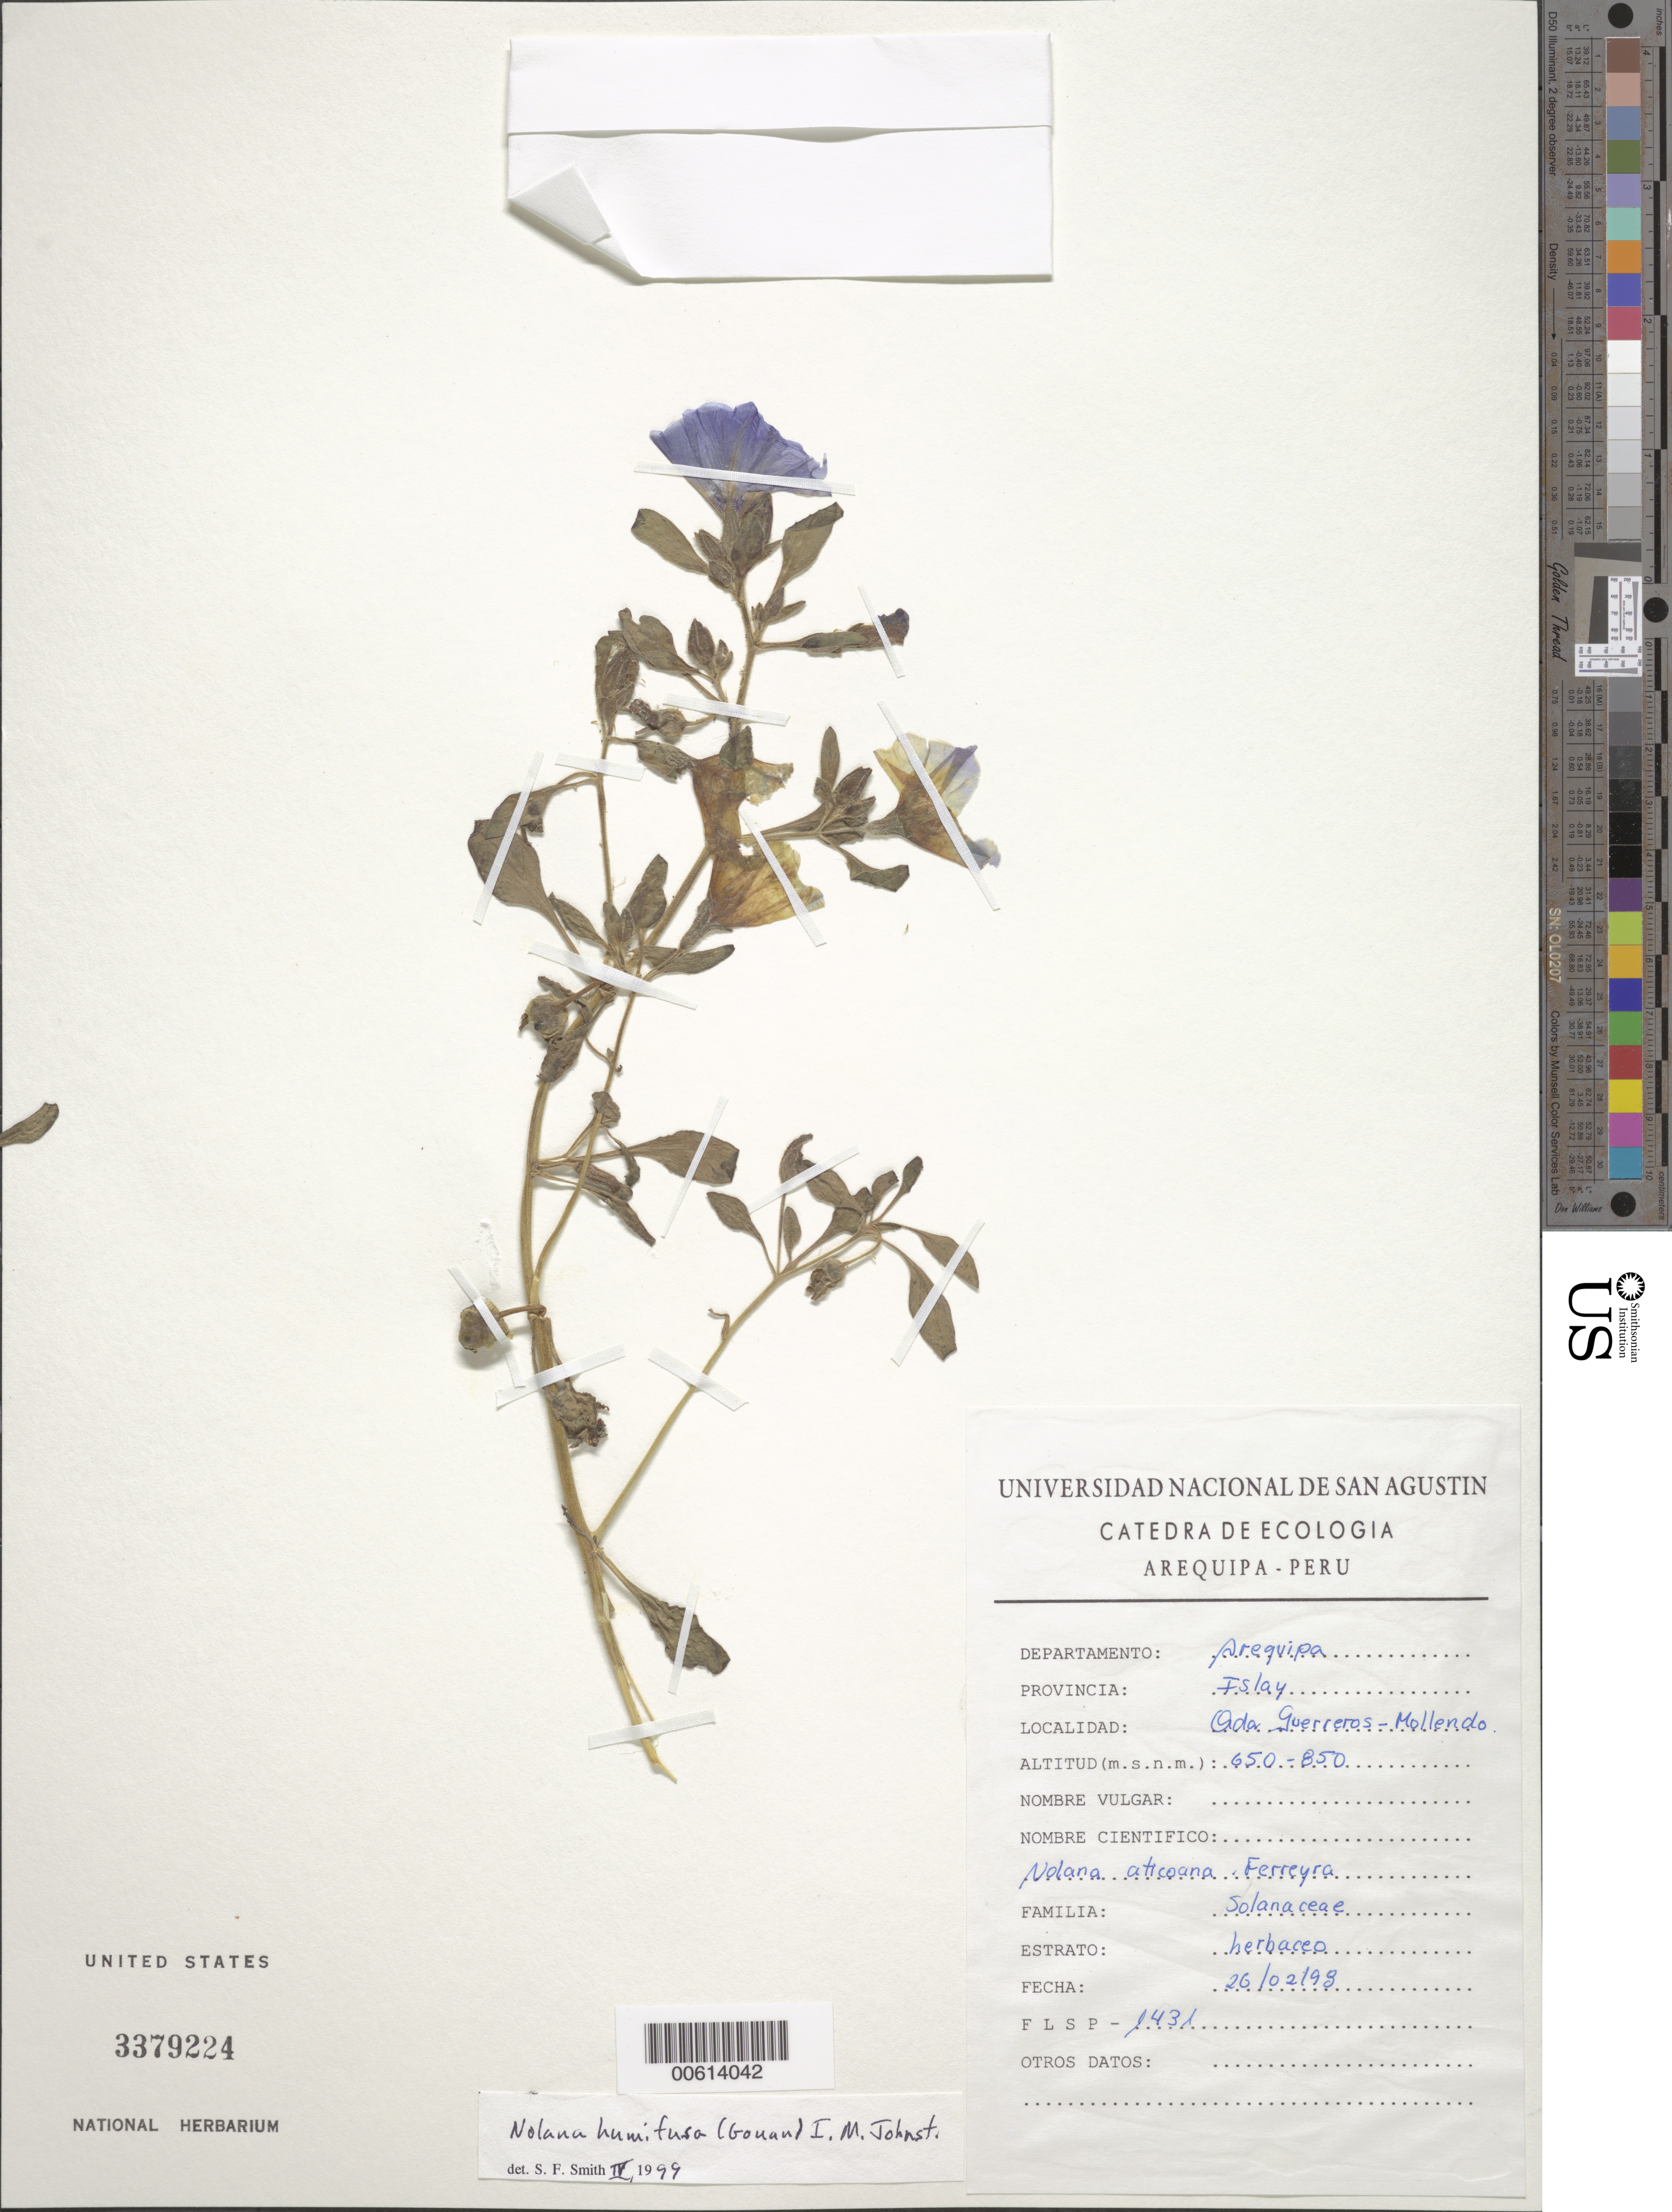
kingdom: Plantae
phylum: Tracheophyta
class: Magnoliopsida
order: Solanales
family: Solanaceae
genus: Nolana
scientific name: Nolana humifusa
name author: (Gouan) I.M. Johnst.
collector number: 1431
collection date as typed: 26 Feb 1998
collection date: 1998-02-26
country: Peru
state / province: Arequipa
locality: Islay, Oda [?] Guerreros - Mollendo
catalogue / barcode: US 3379224